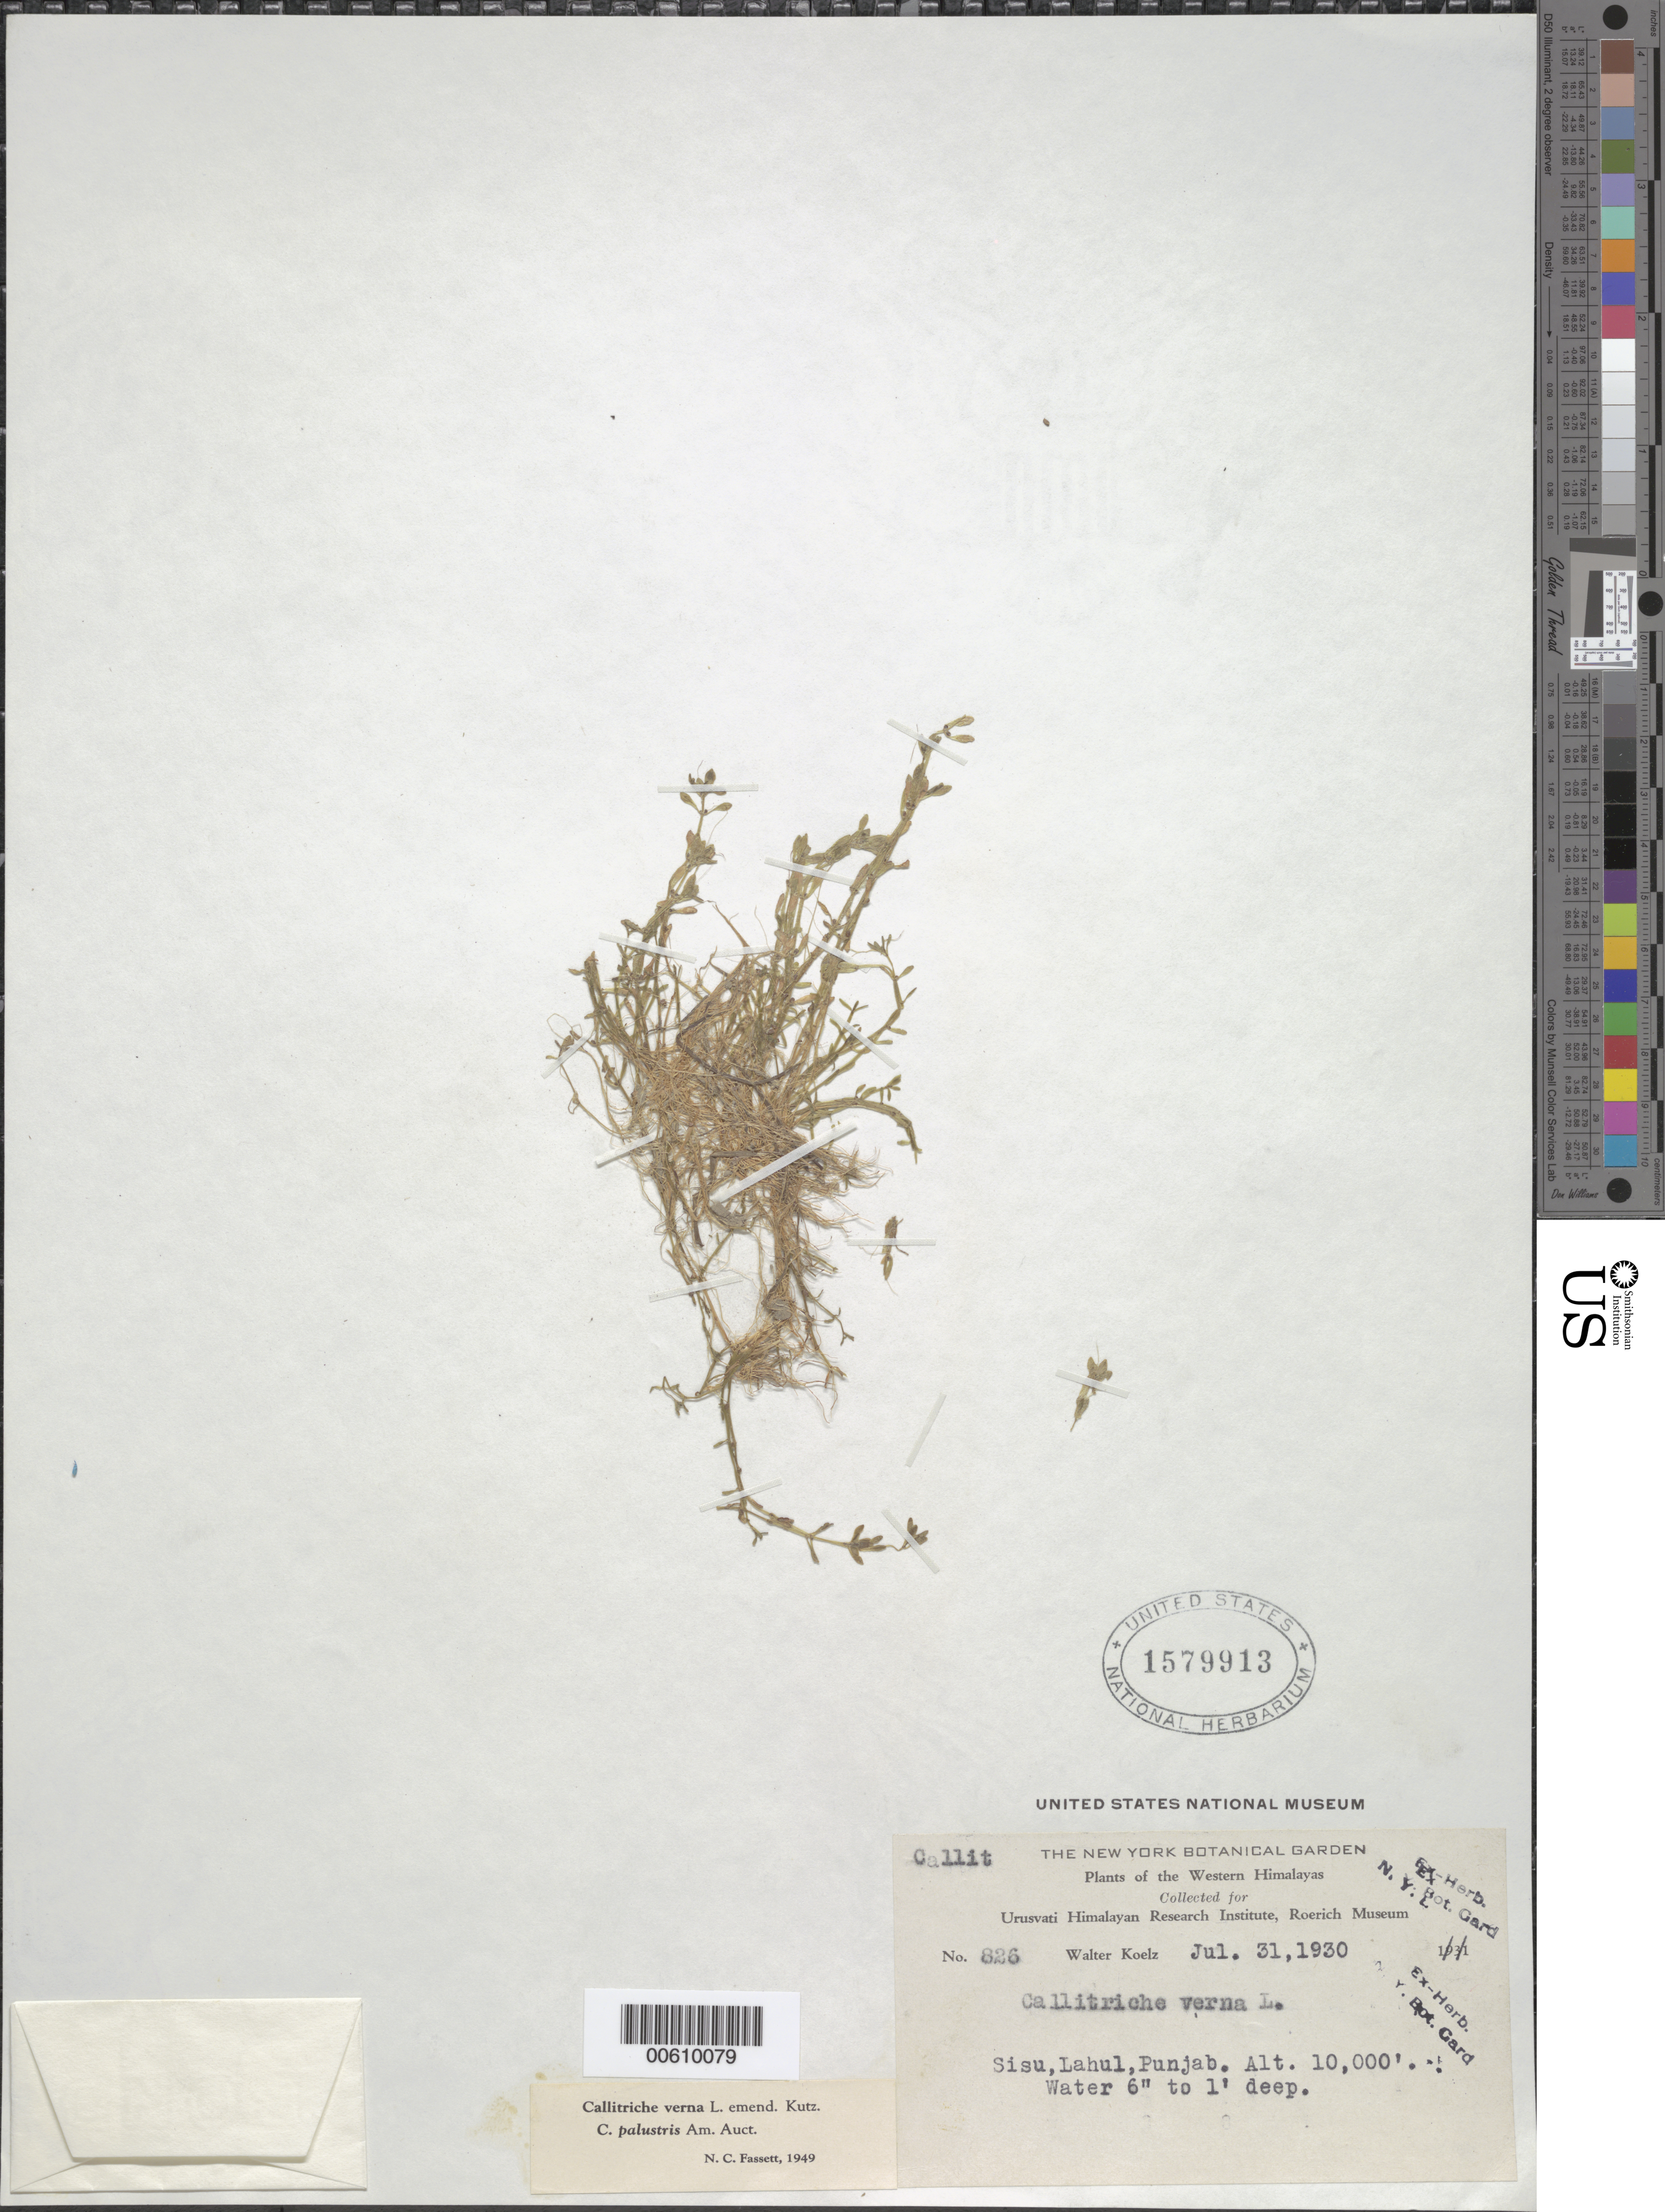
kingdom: Plantae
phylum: Tracheophyta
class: Magnoliopsida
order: Lamiales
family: Plantaginaceae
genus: Callitriche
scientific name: Callitriche verna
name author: L.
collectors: W. N. Koelz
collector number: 826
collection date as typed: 31 Jul 1930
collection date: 1930-07-31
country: India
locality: Punjab, Sisu, Lahul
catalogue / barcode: US 1579913